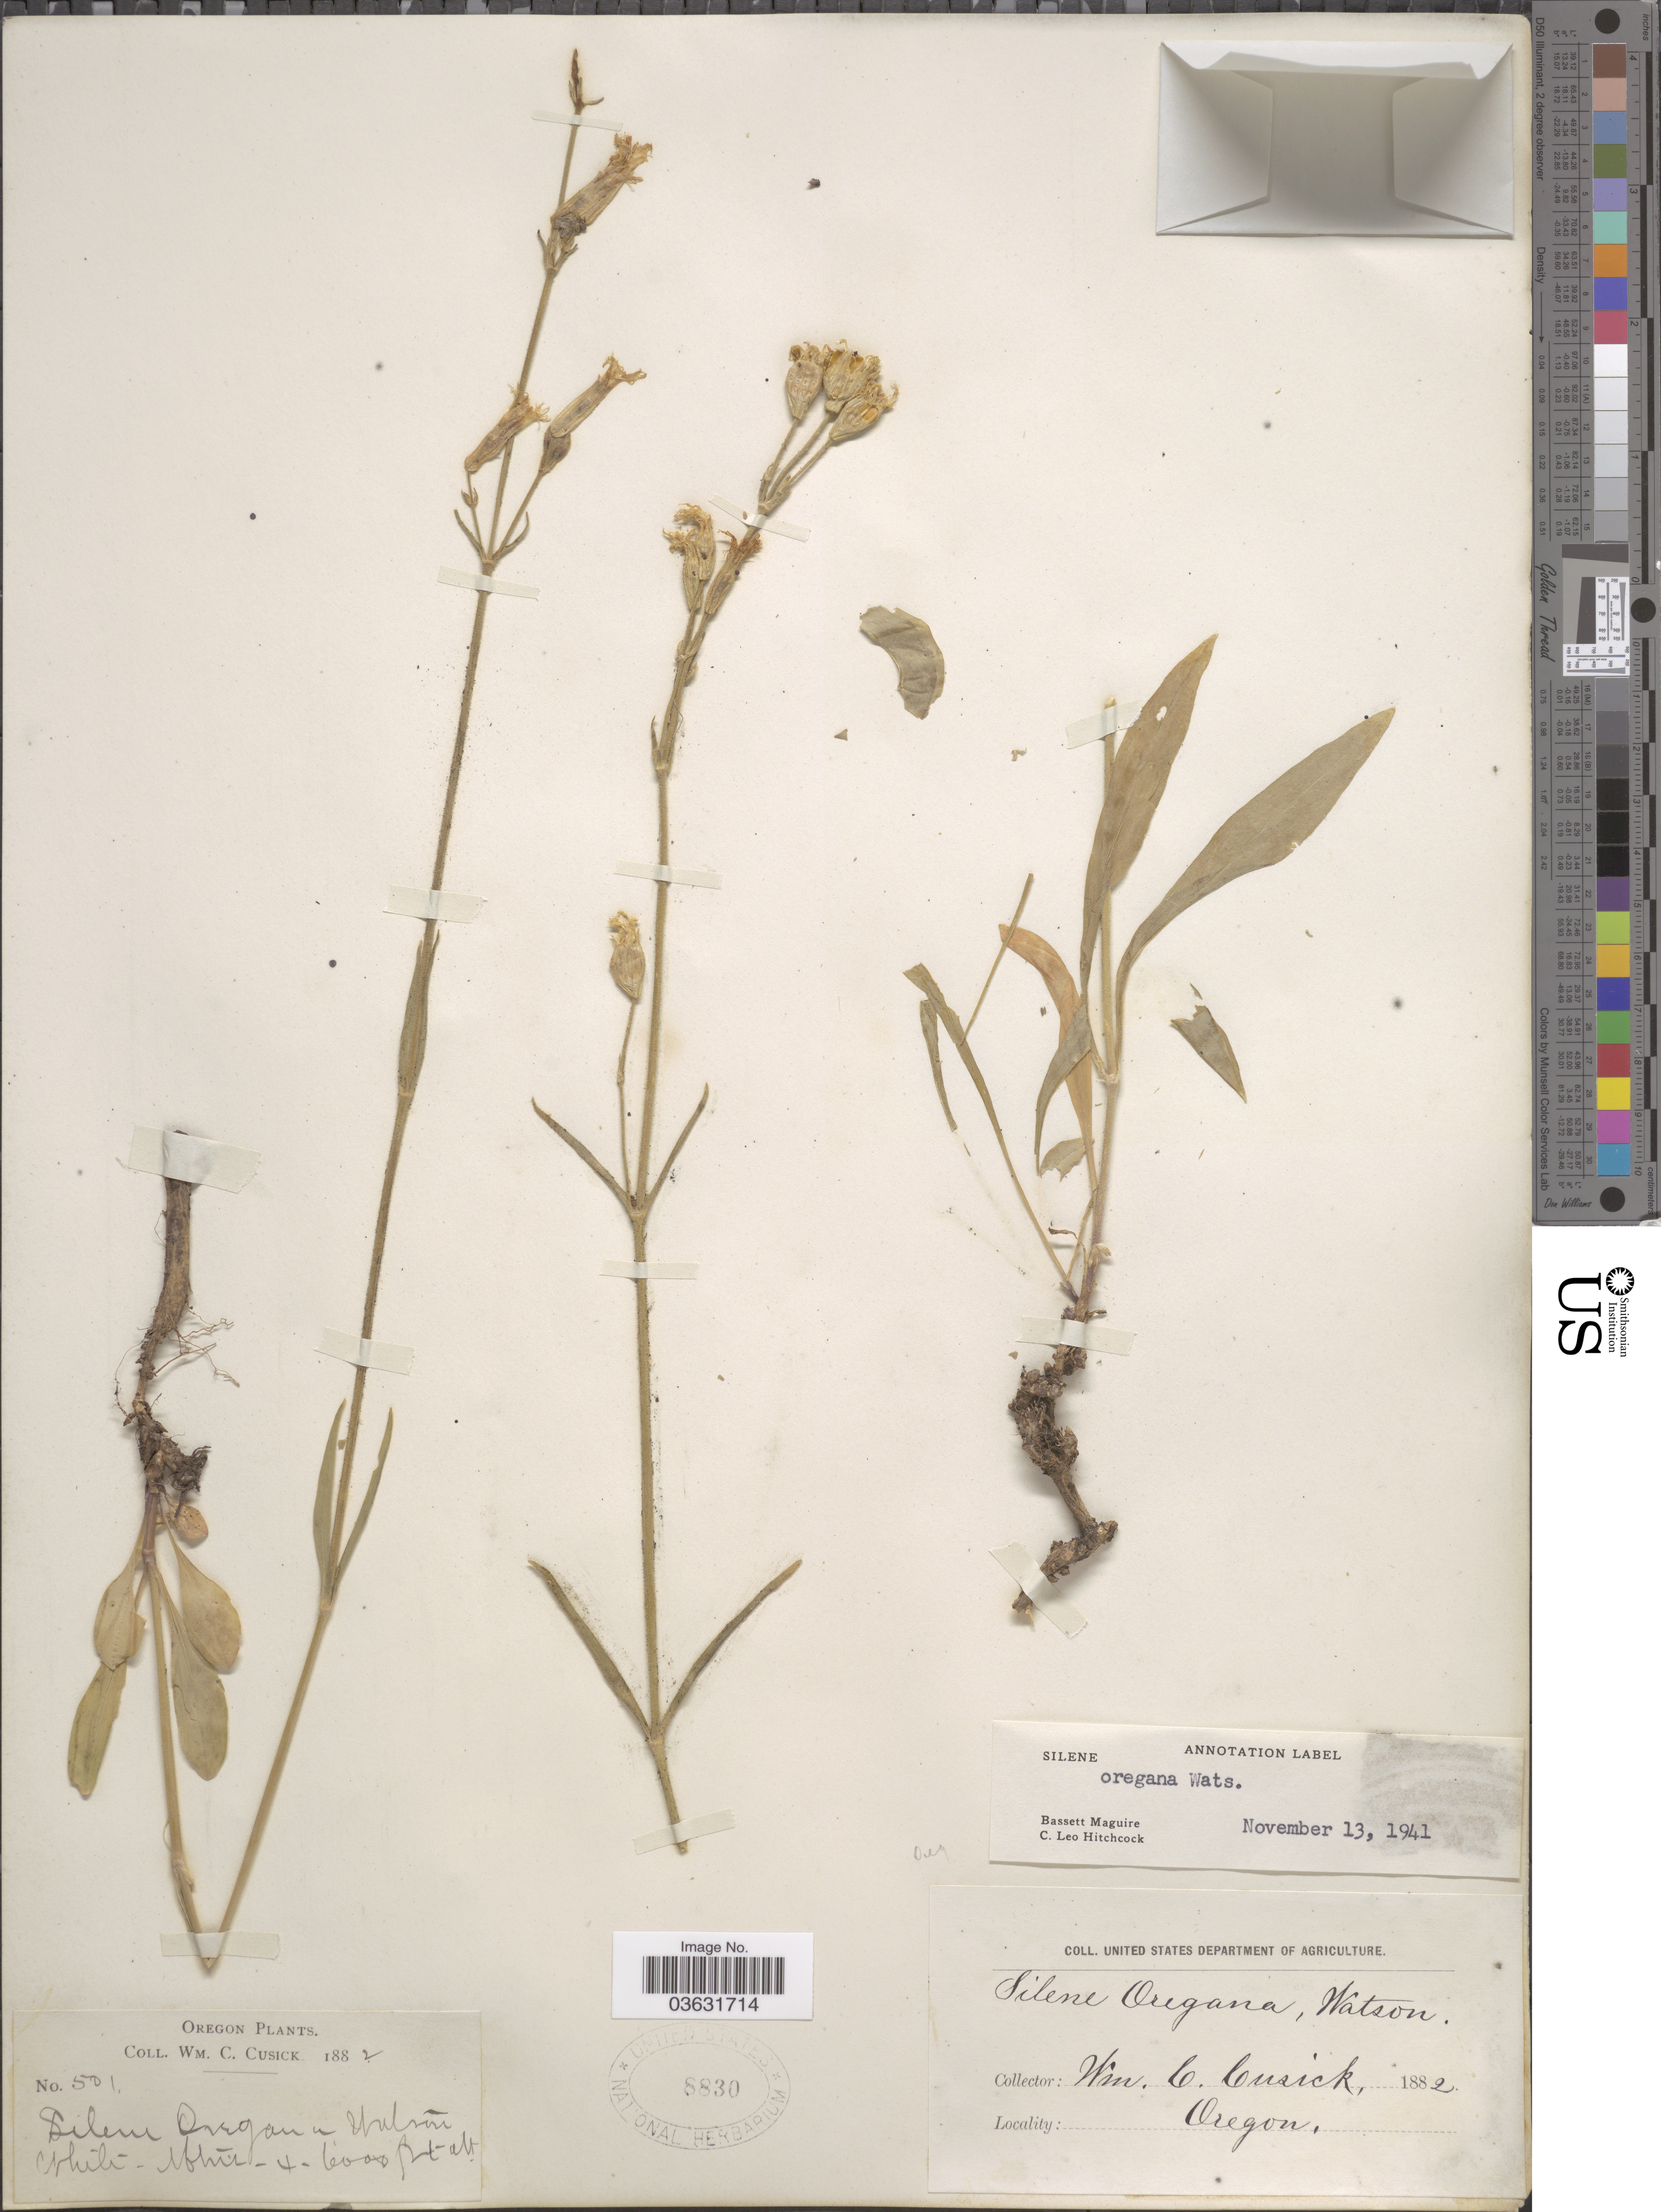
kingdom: Plantae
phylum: Tracheophyta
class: Magnoliopsida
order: Caryophyllales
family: Caryophyllaceae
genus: Silene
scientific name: Silene oregana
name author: S. Watson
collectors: W. C. Cusick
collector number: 501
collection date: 1882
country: United States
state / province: Oregon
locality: White Mtns.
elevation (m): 1219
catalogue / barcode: US 8830